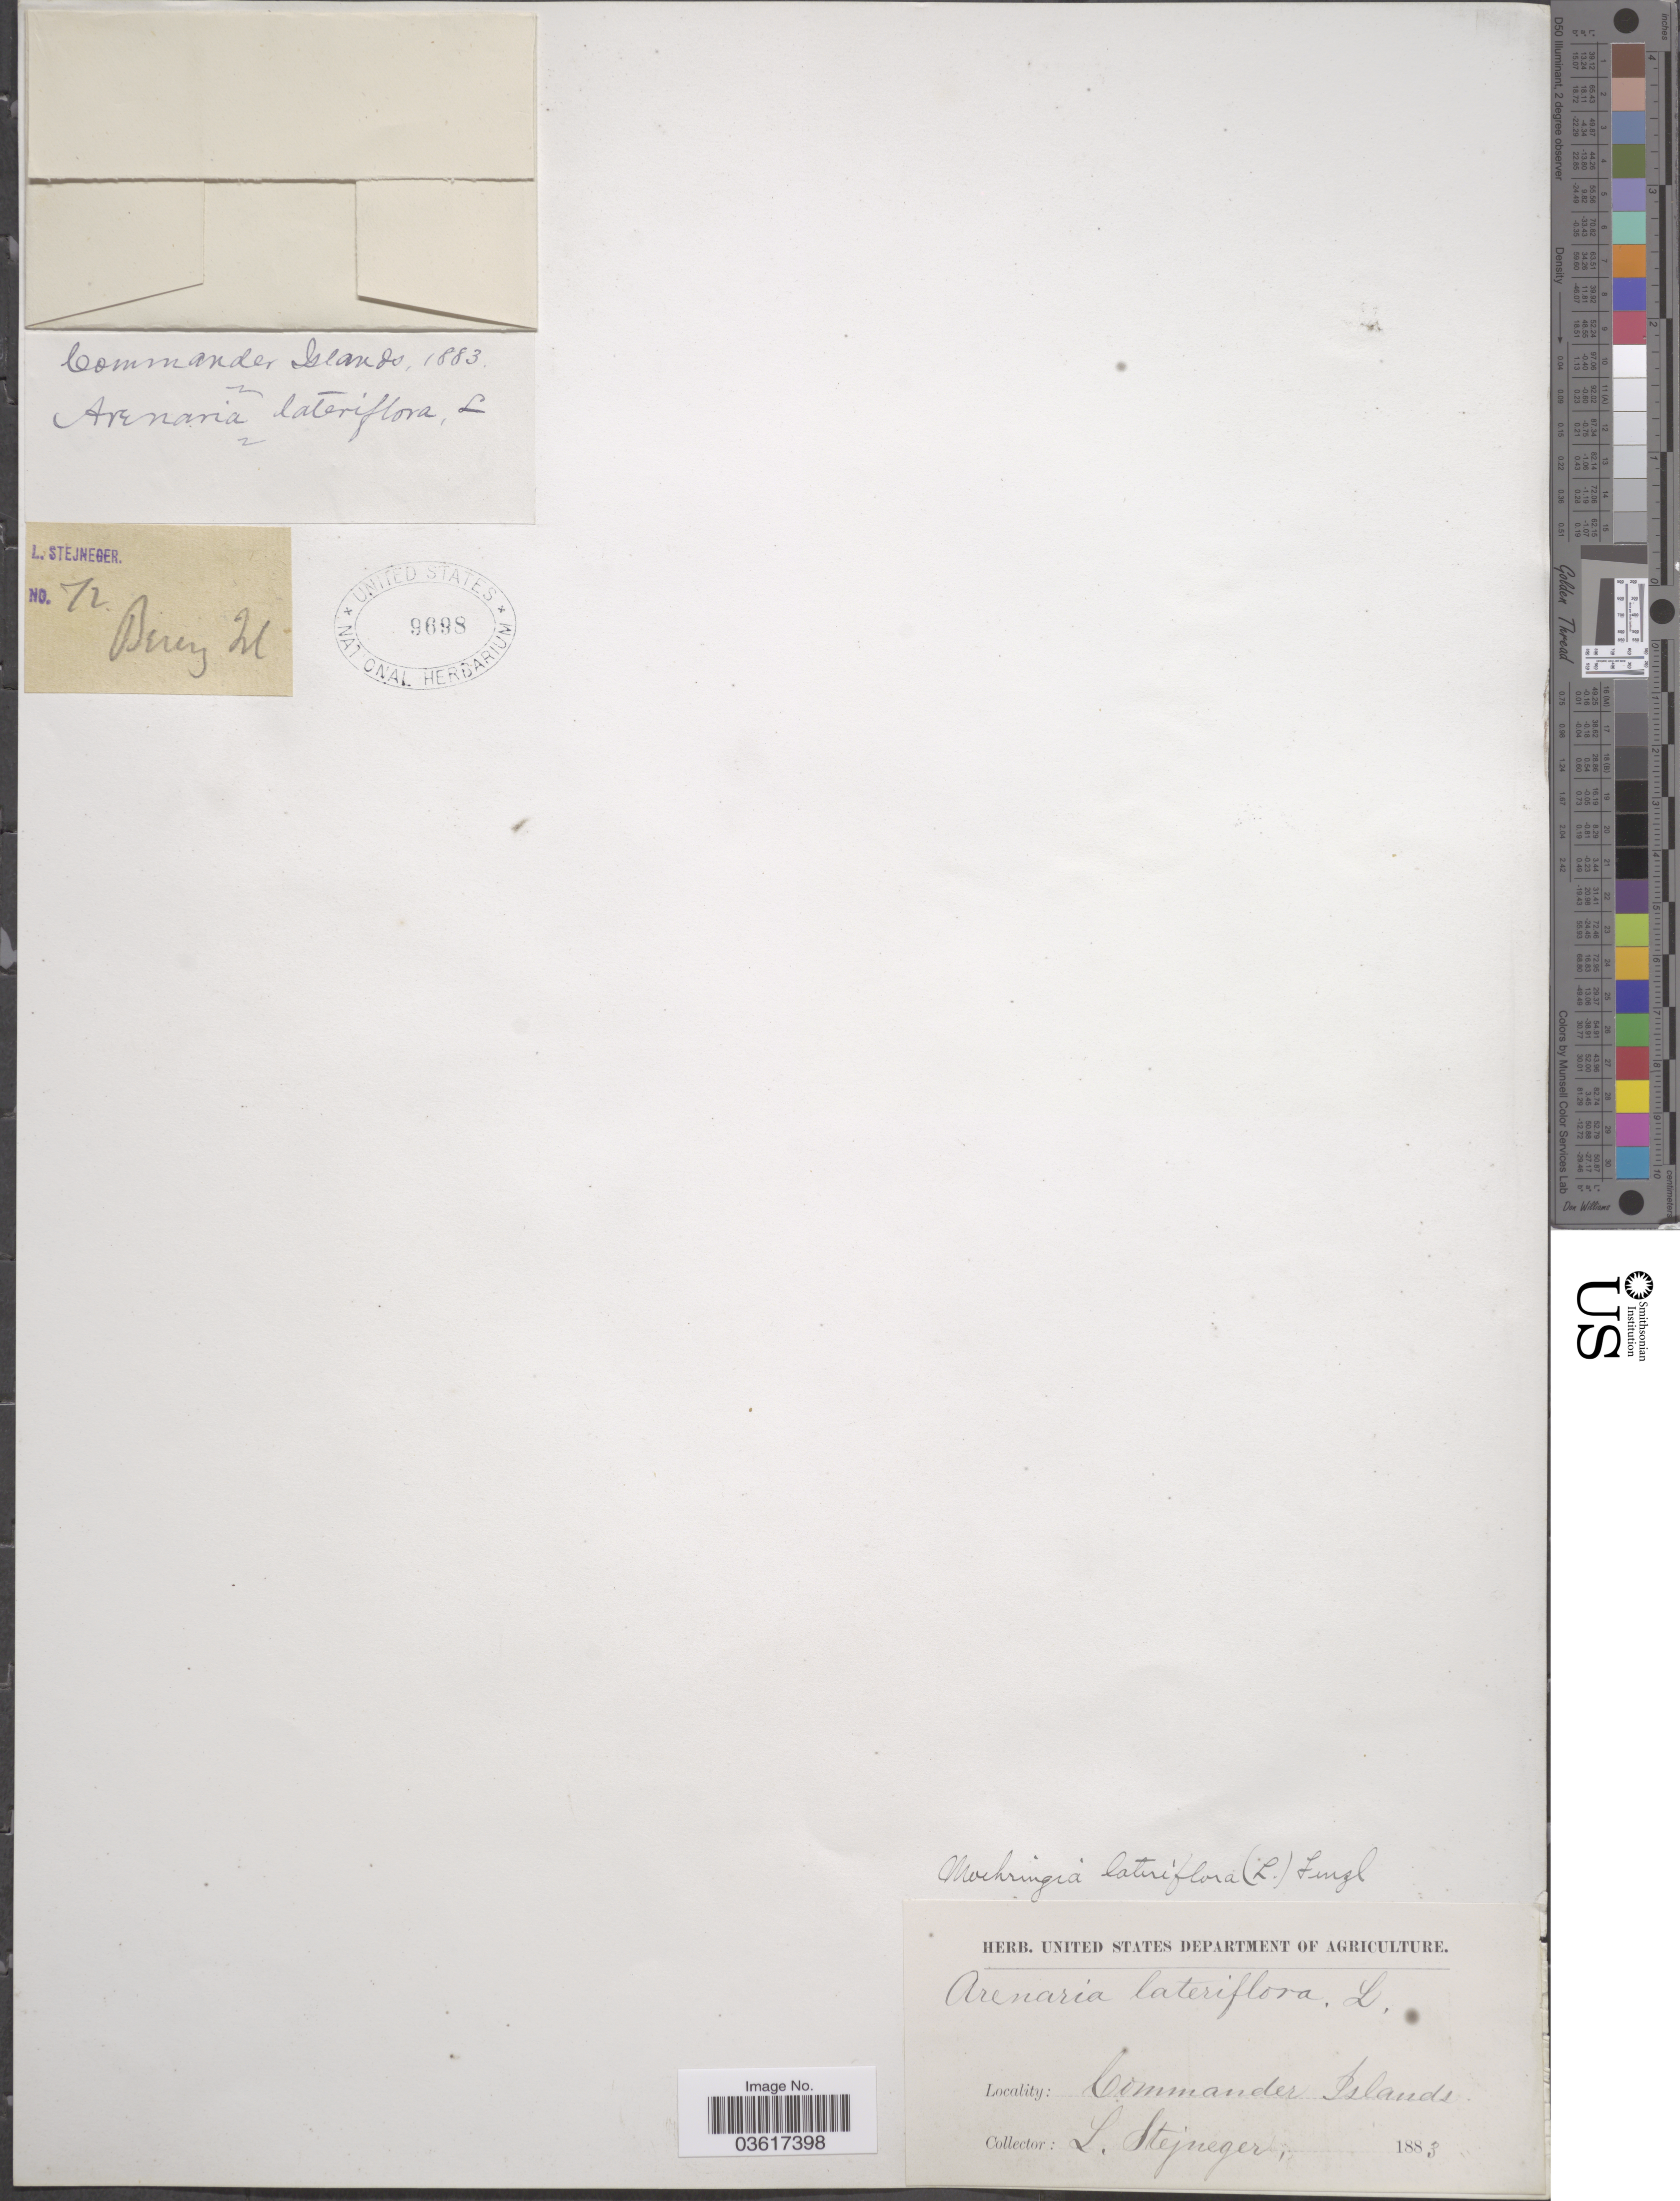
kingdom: Plantae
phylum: Tracheophyta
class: Magnoliopsida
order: Caryophyllales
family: Caryophyllaceae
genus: Moehringia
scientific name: Moehringia lateriflora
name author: (L.) Fenzl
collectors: L. Stejneger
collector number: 72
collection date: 1883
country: Russian Federation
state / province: Kamchatka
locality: Bering Isl. Commander Islands.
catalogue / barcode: US 9698